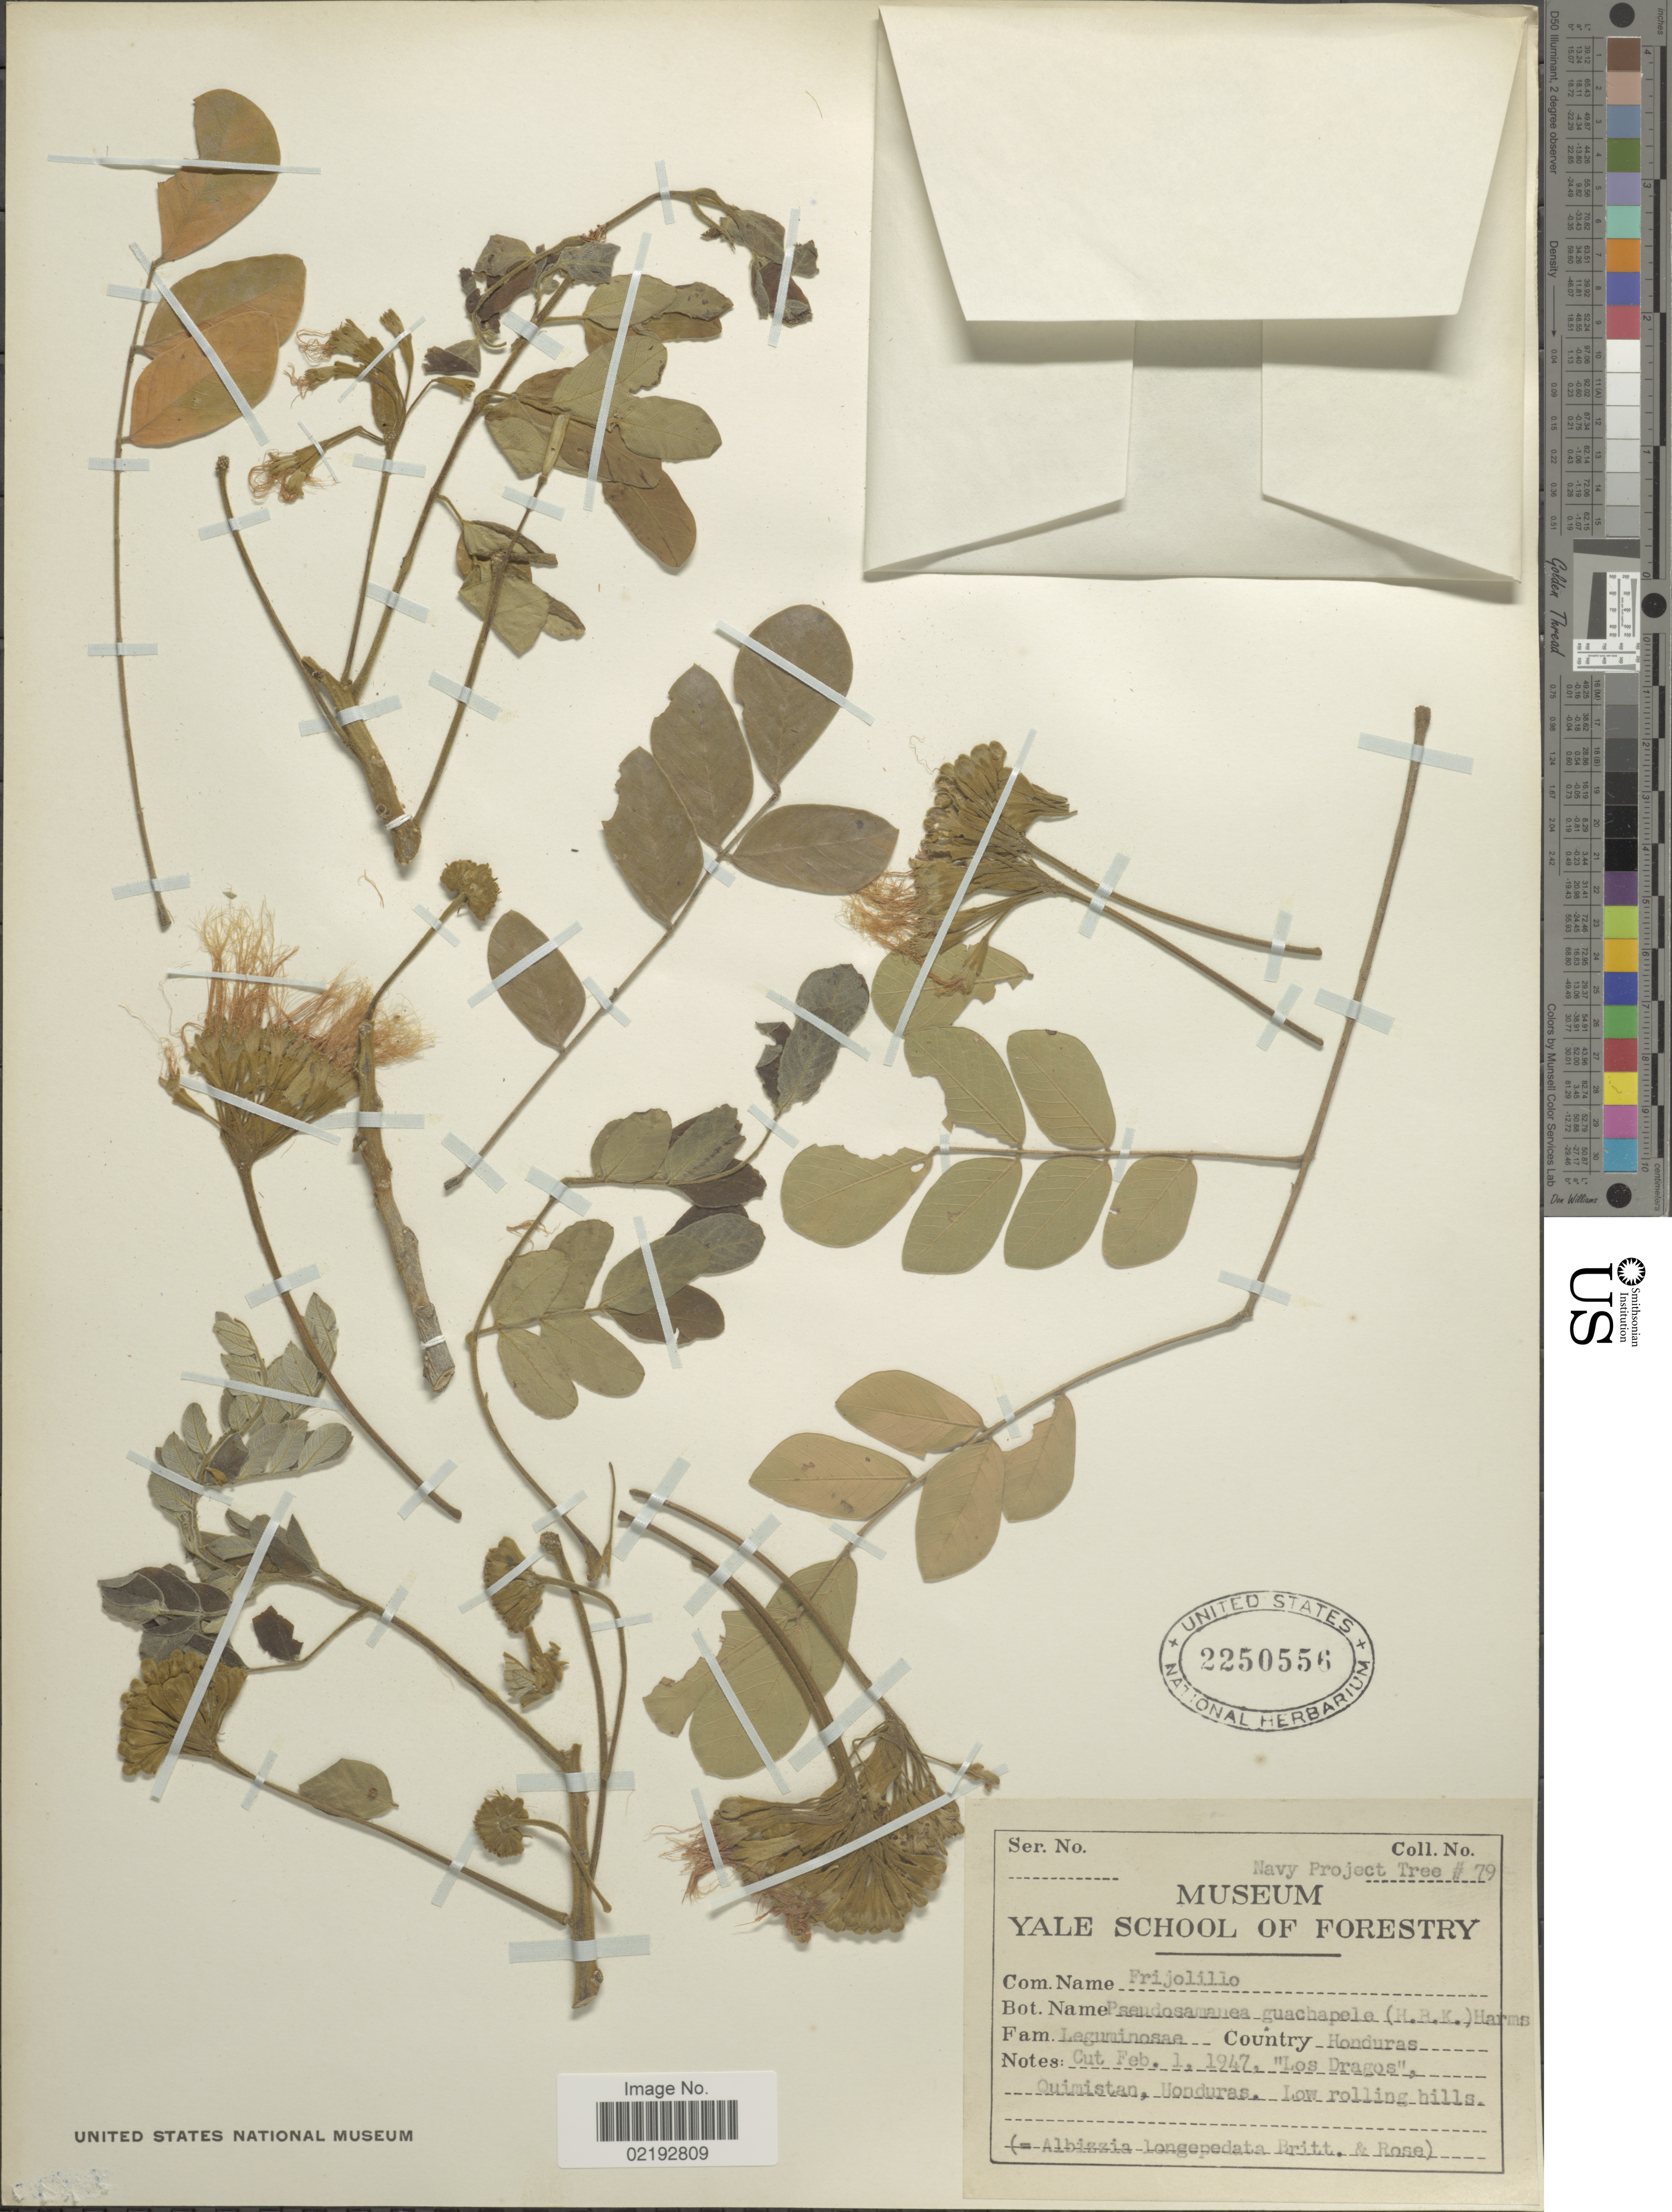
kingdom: Plantae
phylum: Tracheophyta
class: Magnoliopsida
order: Fabales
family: Fabaceae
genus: Pseudosamanea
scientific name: Pseudosamanea guachapele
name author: (Kunth) Harms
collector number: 79?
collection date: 1947-02-01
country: Honduras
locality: Los Dragos, Quimistan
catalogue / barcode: US 2250556